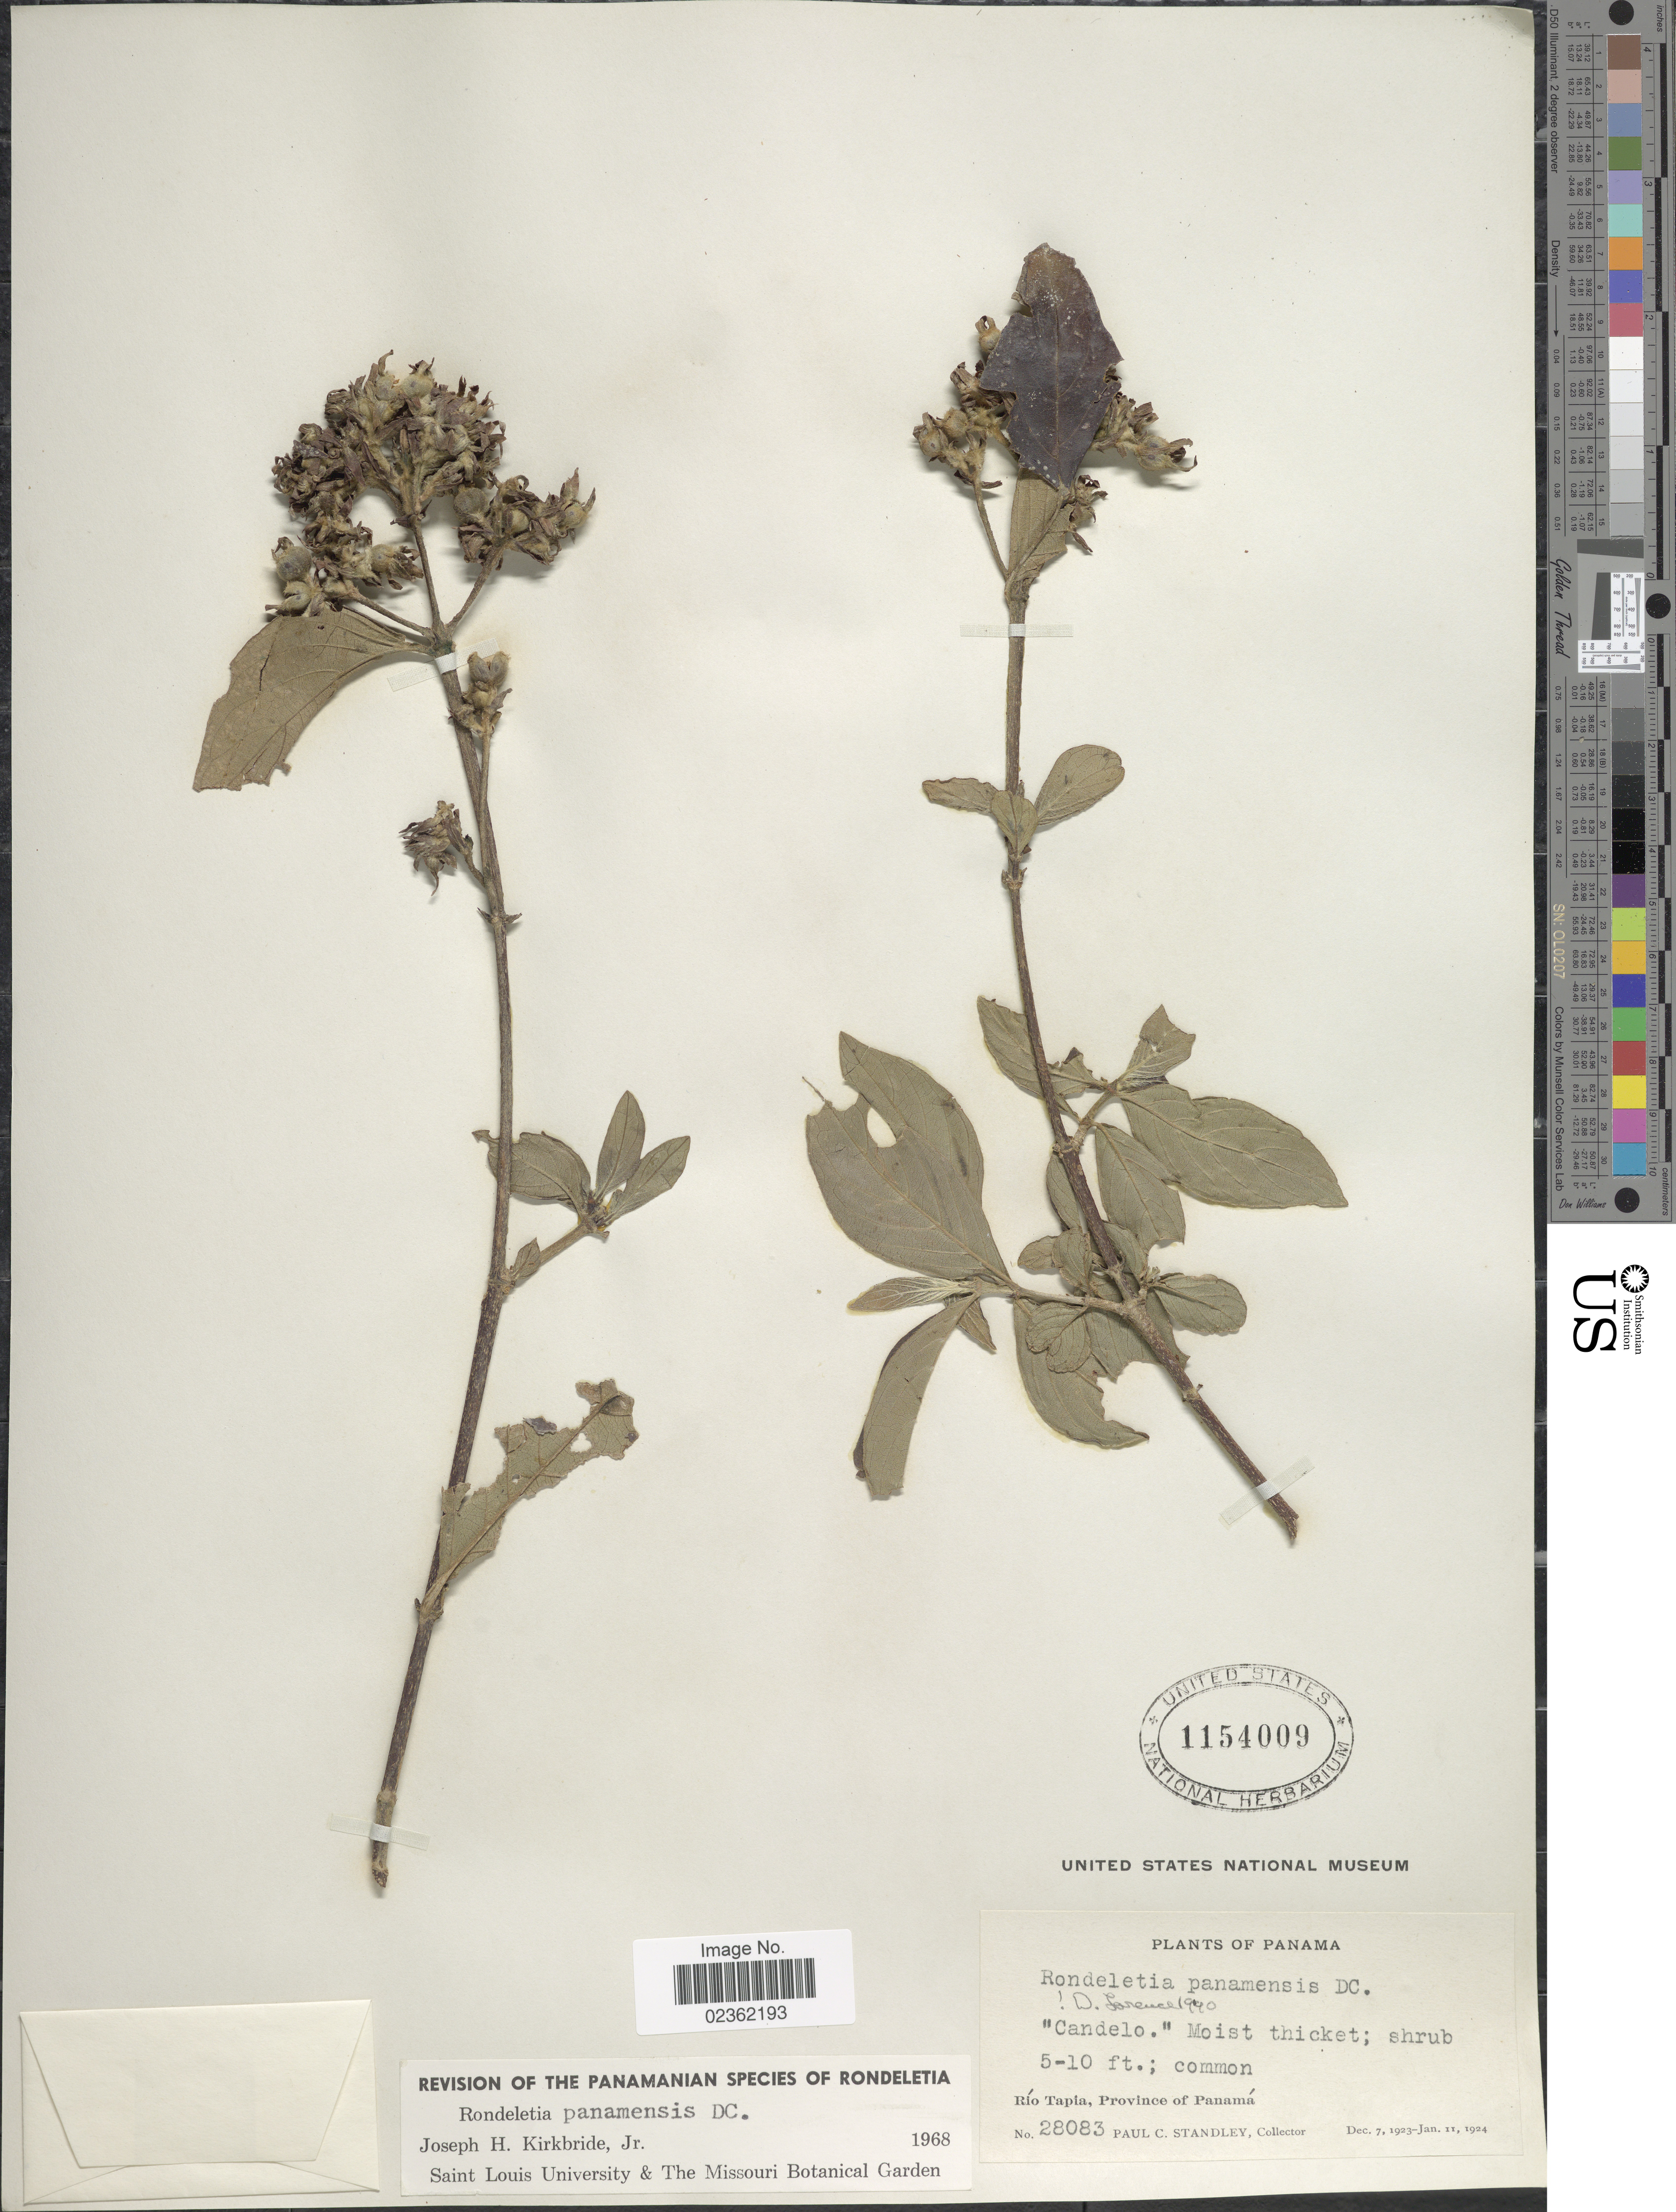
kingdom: Plantae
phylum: Tracheophyta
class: Magnoliopsida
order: Gentianales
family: Rubiaceae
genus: Rondeletia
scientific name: Rondeletia panamensis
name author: DC.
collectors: P. C. Standley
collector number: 28083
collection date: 1923-12-07/1924-01-11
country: Panama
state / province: Panamá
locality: Rio Tapia, moist thicket.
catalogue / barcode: US 1154009